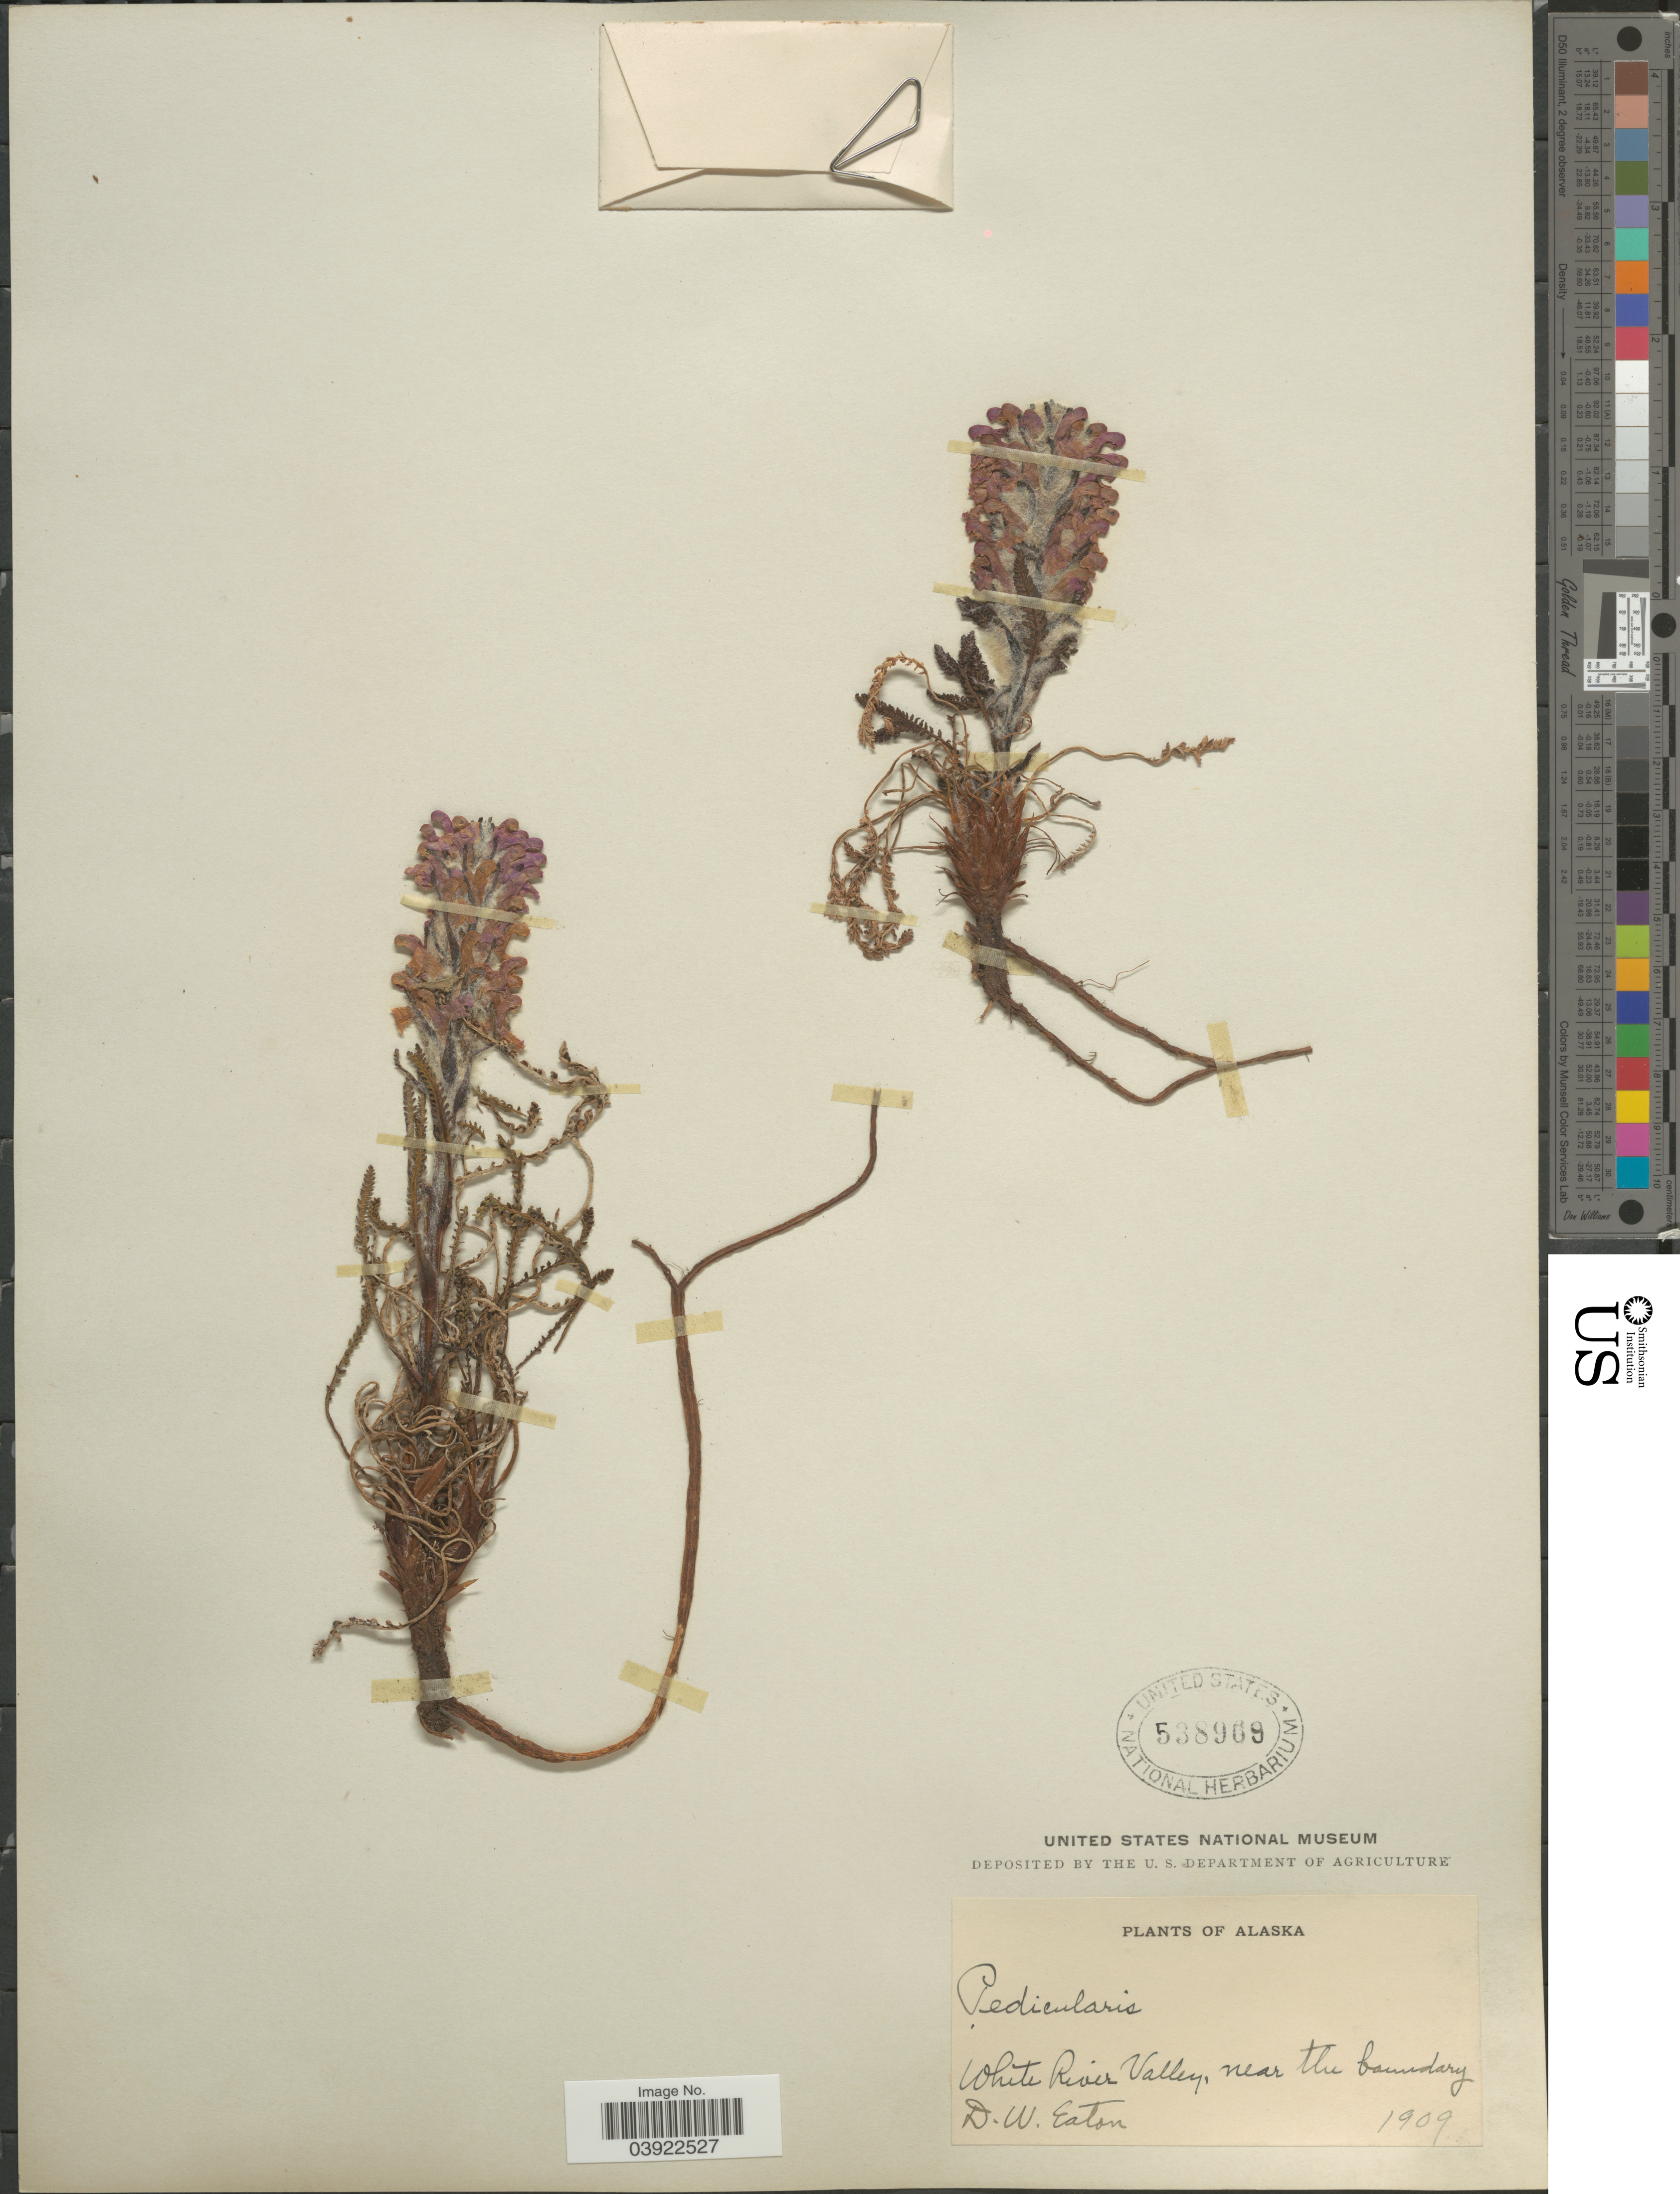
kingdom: Plantae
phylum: Tracheophyta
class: Magnoliopsida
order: Lamiales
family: Orobanchaceae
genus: Pedicularis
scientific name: Pedicularis lanata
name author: Willd. ex Cham. & Schltdl.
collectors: D. Eaton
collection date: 1909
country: United States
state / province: Alaska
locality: White River Valley, near the boundary.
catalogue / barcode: US 538969